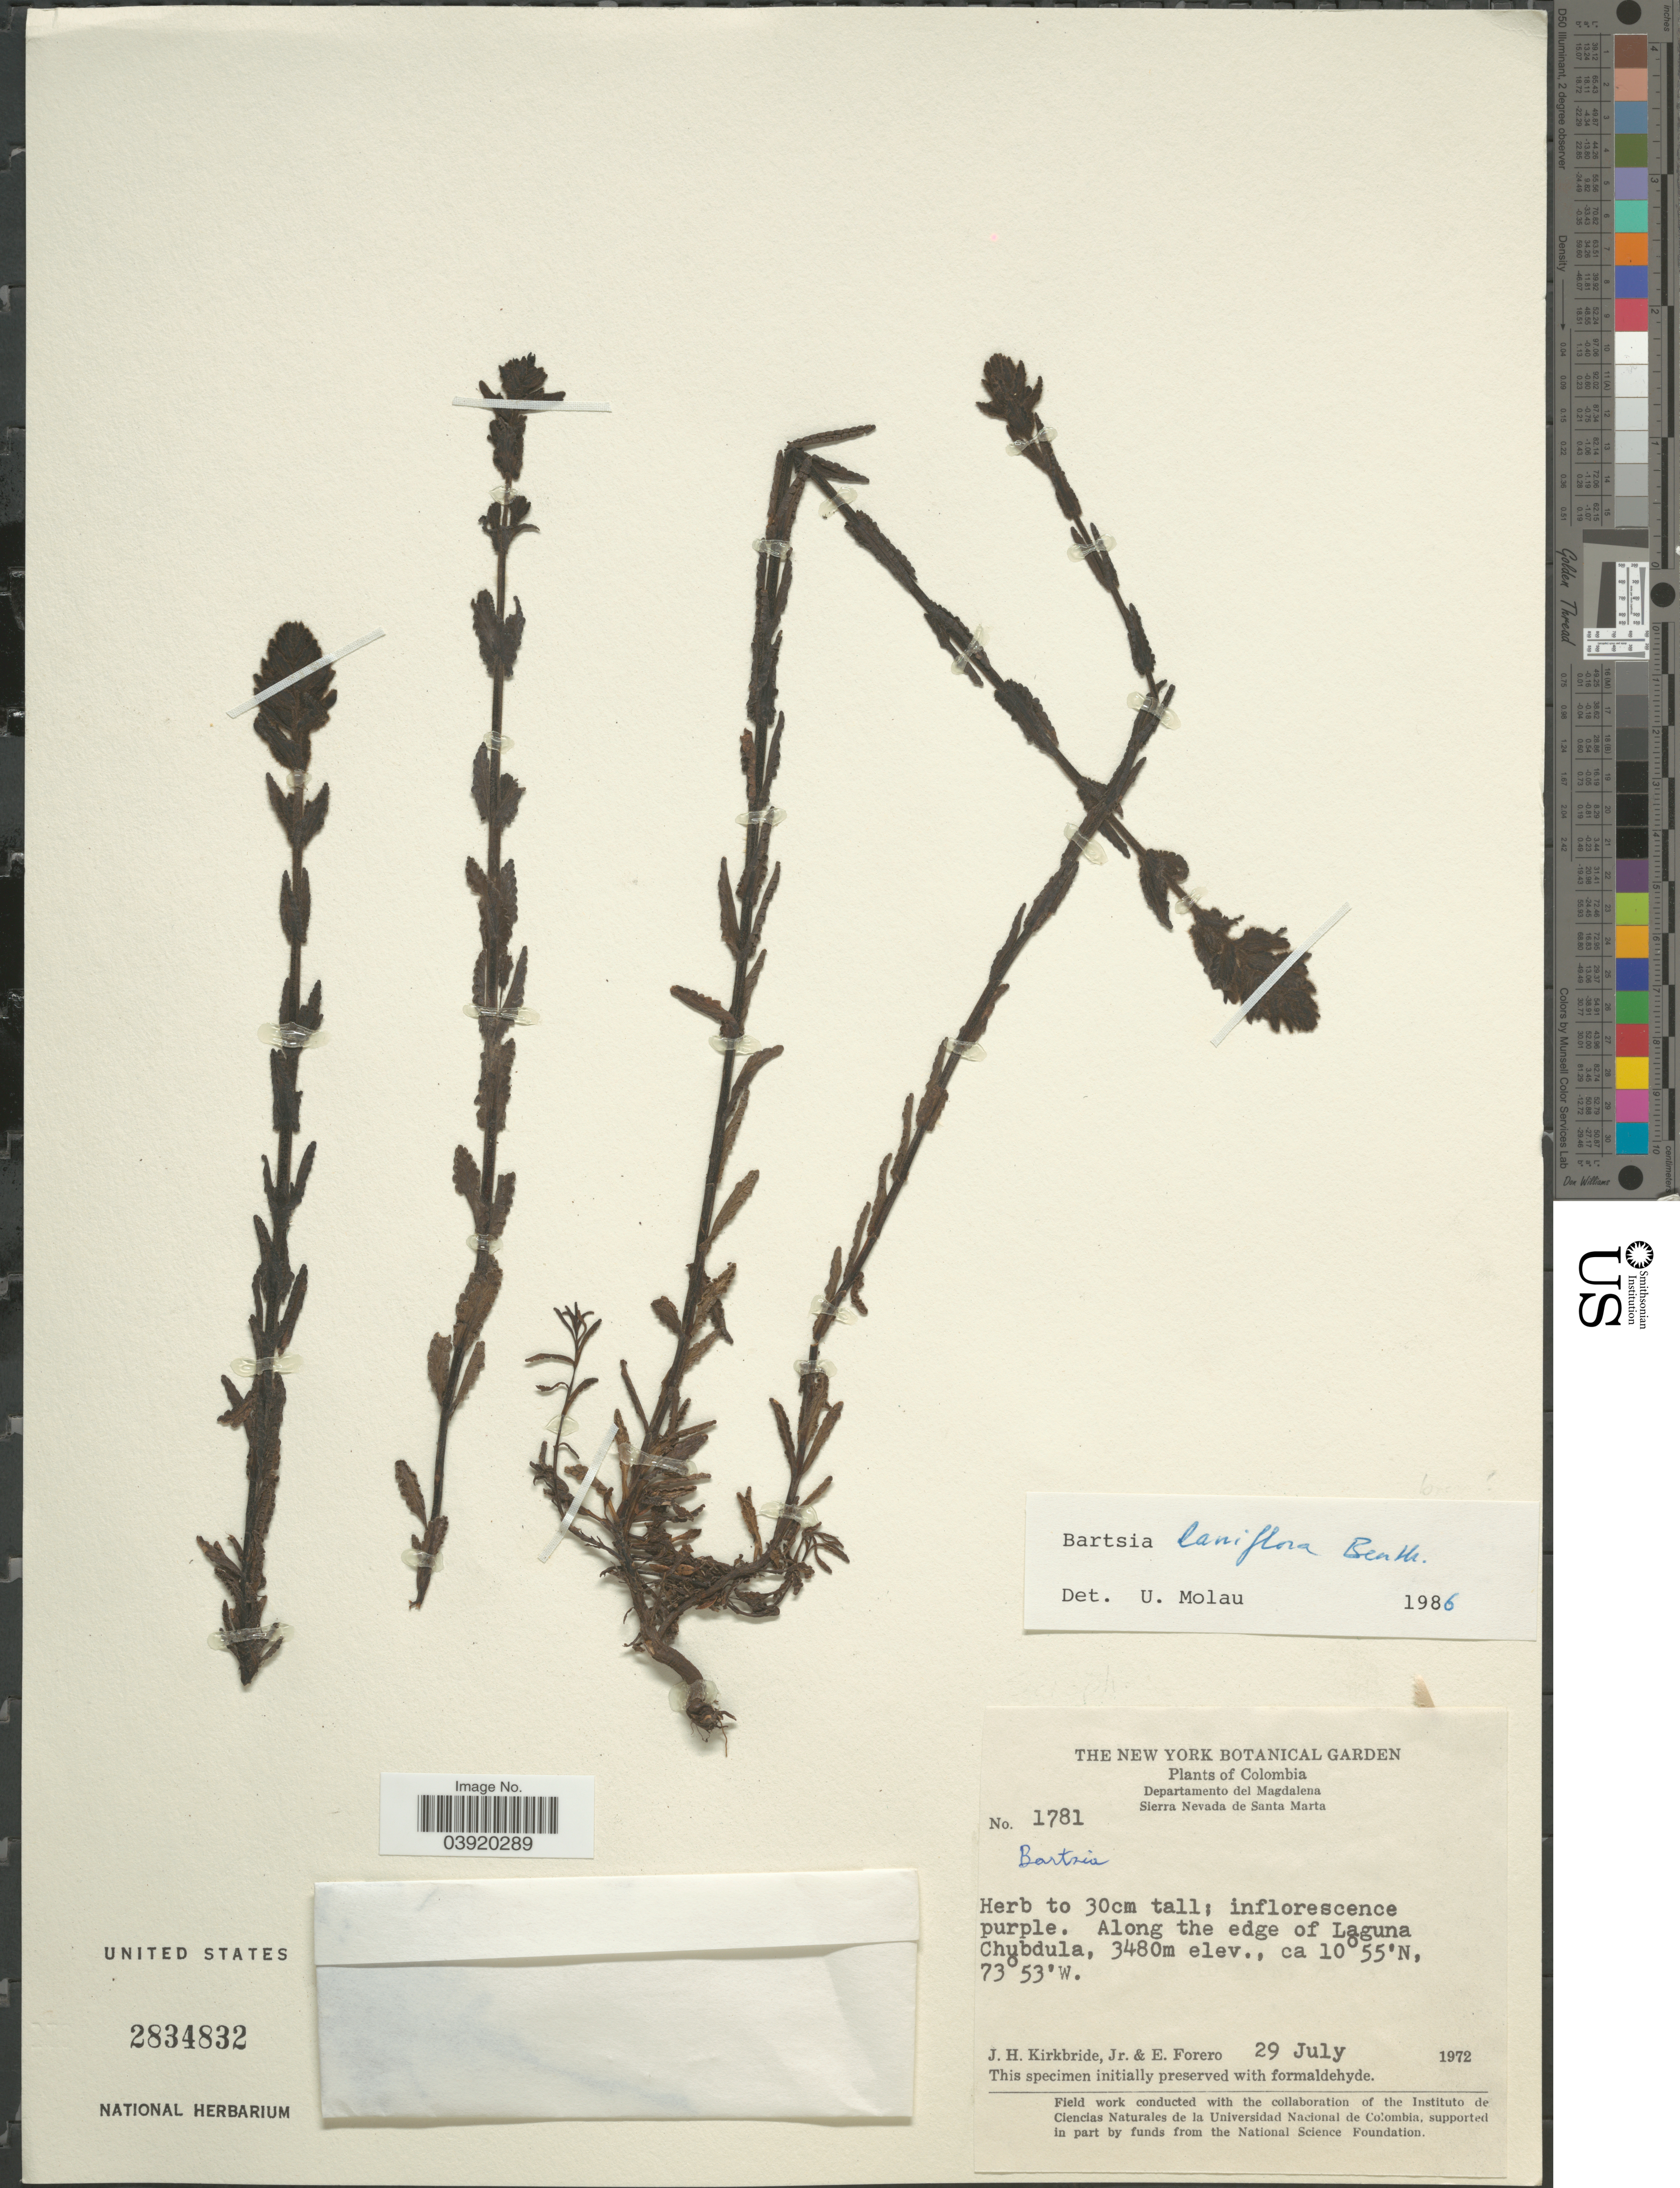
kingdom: Plantae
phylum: Tracheophyta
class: Magnoliopsida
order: Lamiales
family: Orobanchaceae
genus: Bartsia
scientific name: Bartsia laniflora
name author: Benth.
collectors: J. H. Kirkbride & E. Forero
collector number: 1781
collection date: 1972-07-29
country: Colombia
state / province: Magdalena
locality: Departamento del Magdalena. Sierra Nevada de Santa Marta. Along the edge of Laguna Chubdula.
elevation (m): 3480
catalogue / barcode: US 2834832